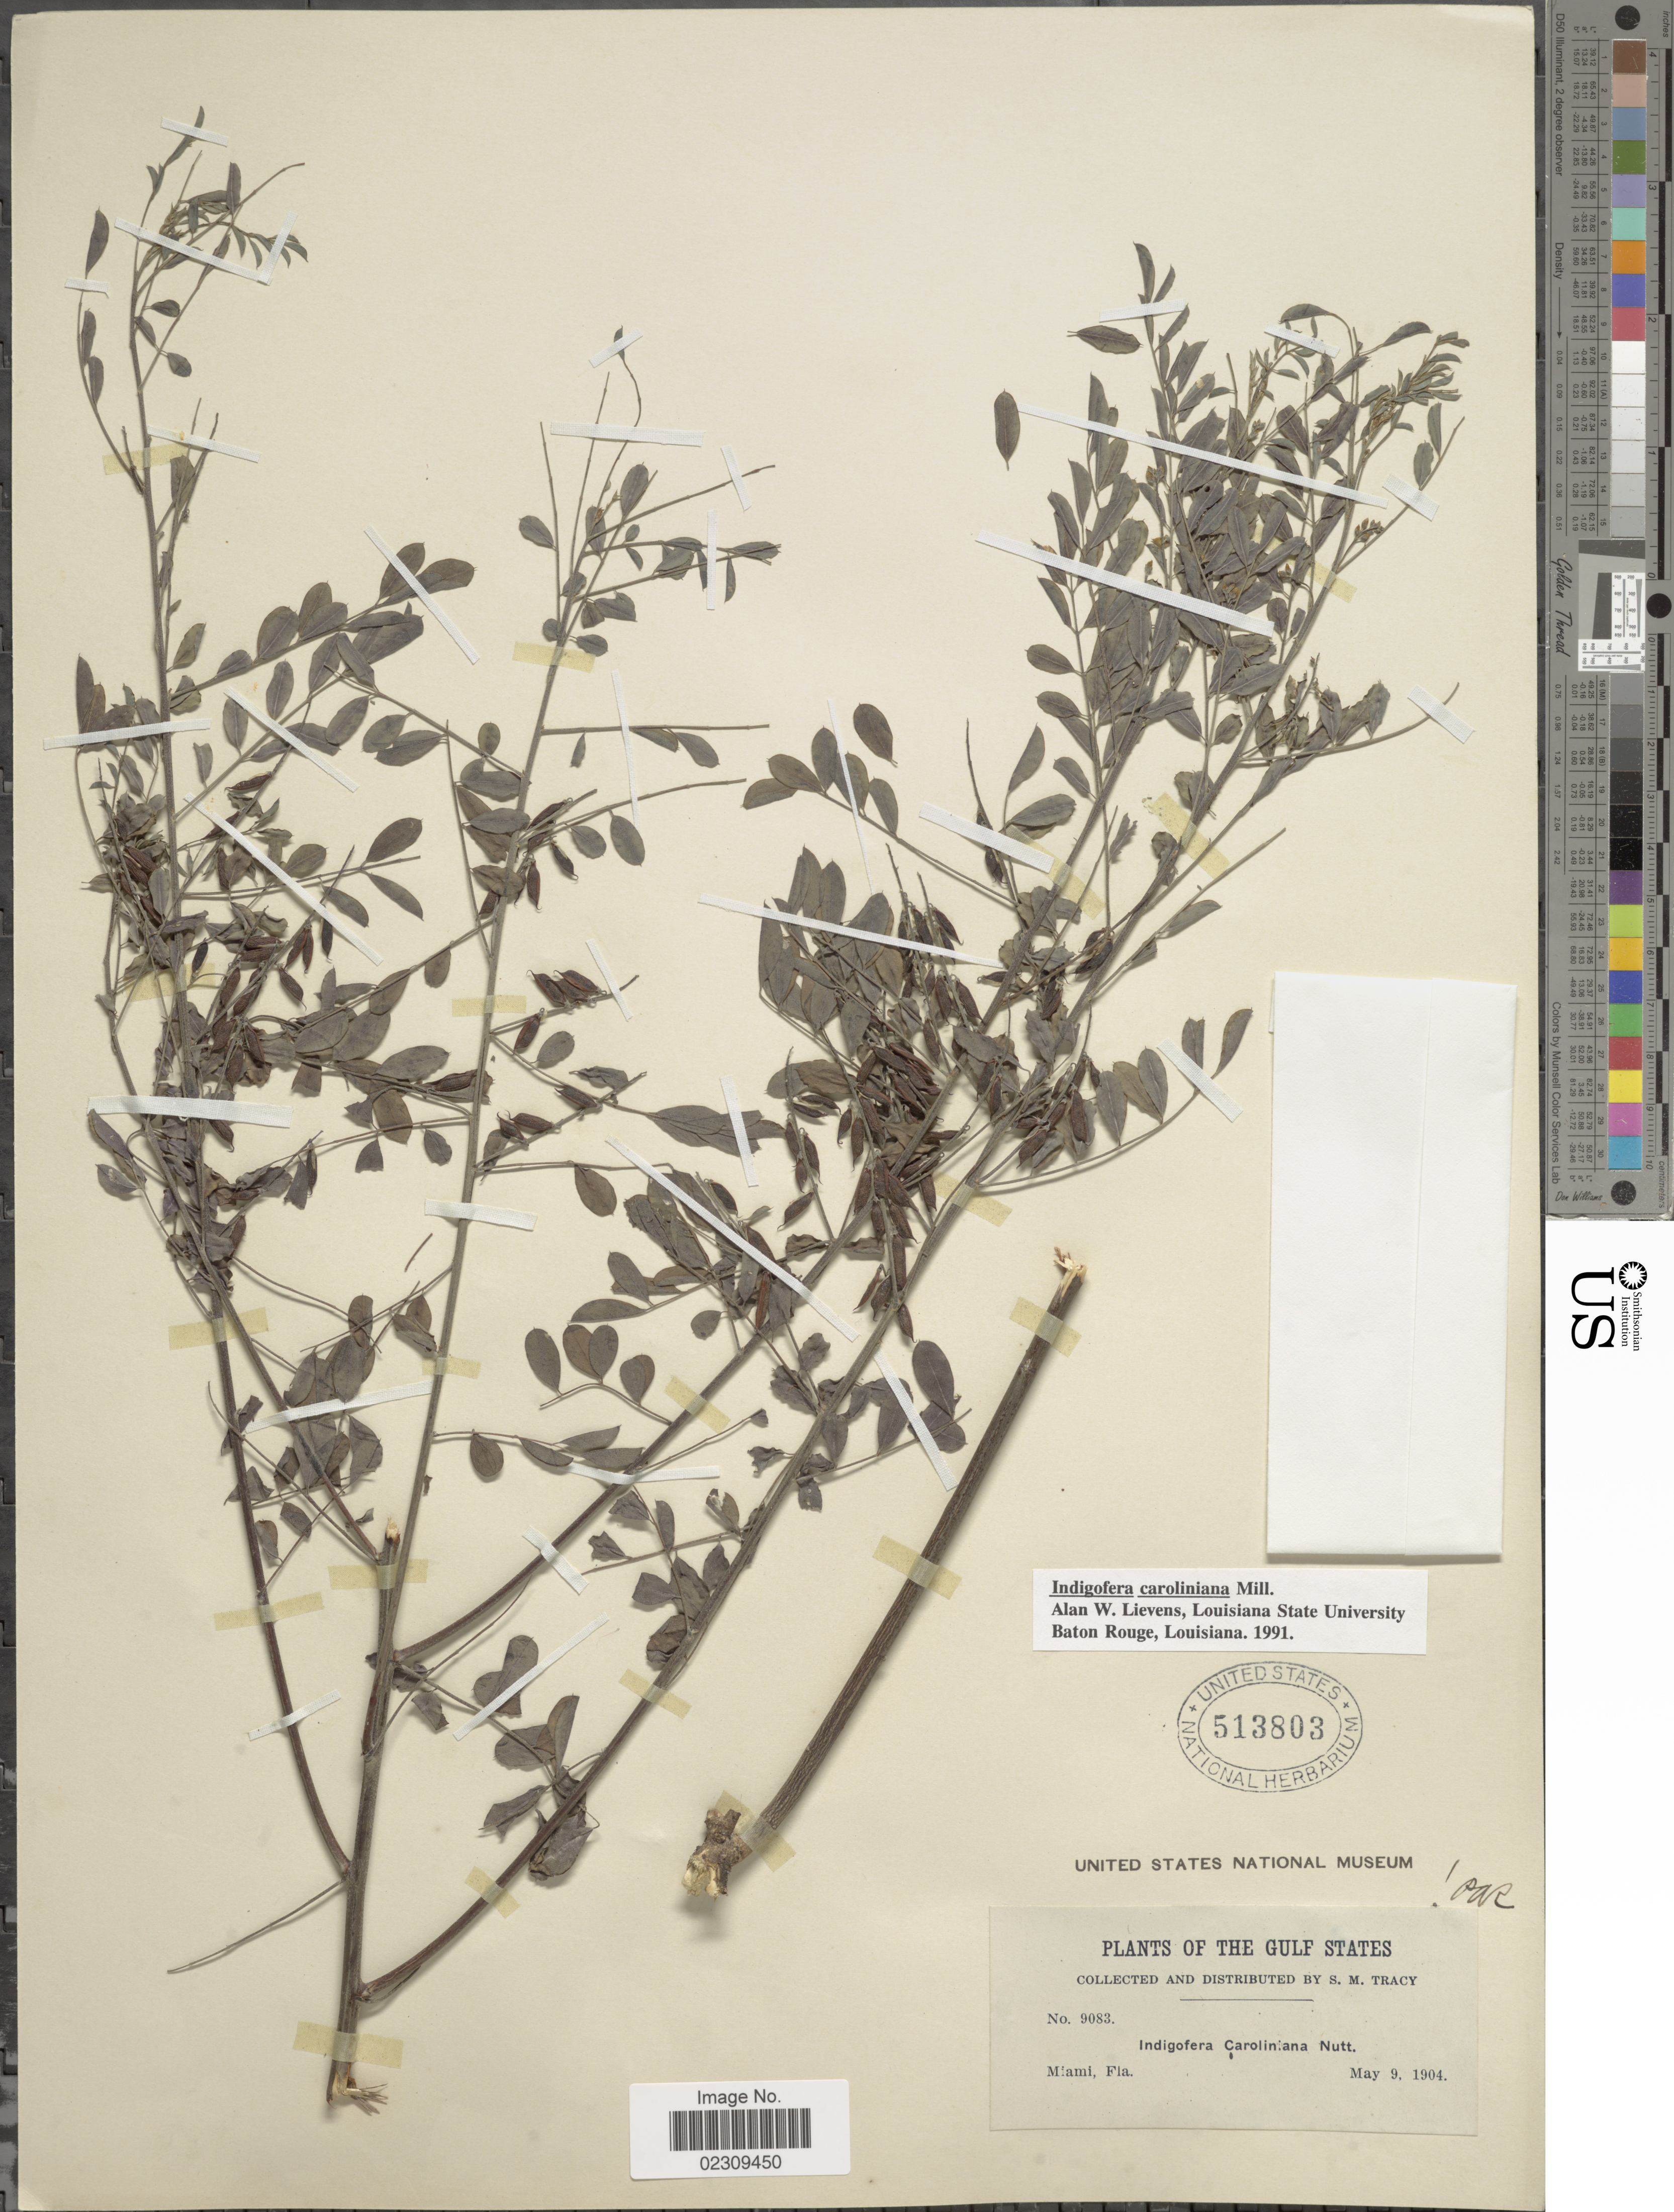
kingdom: Plantae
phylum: Tracheophyta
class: Magnoliopsida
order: Fabales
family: Fabaceae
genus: Indigofera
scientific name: Indigofera caroliniana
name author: Mill.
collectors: S. M. Tracy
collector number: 9083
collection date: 1904-05-09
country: United States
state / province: Florida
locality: The Gulf States, Miami, Fla.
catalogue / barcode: US 513803